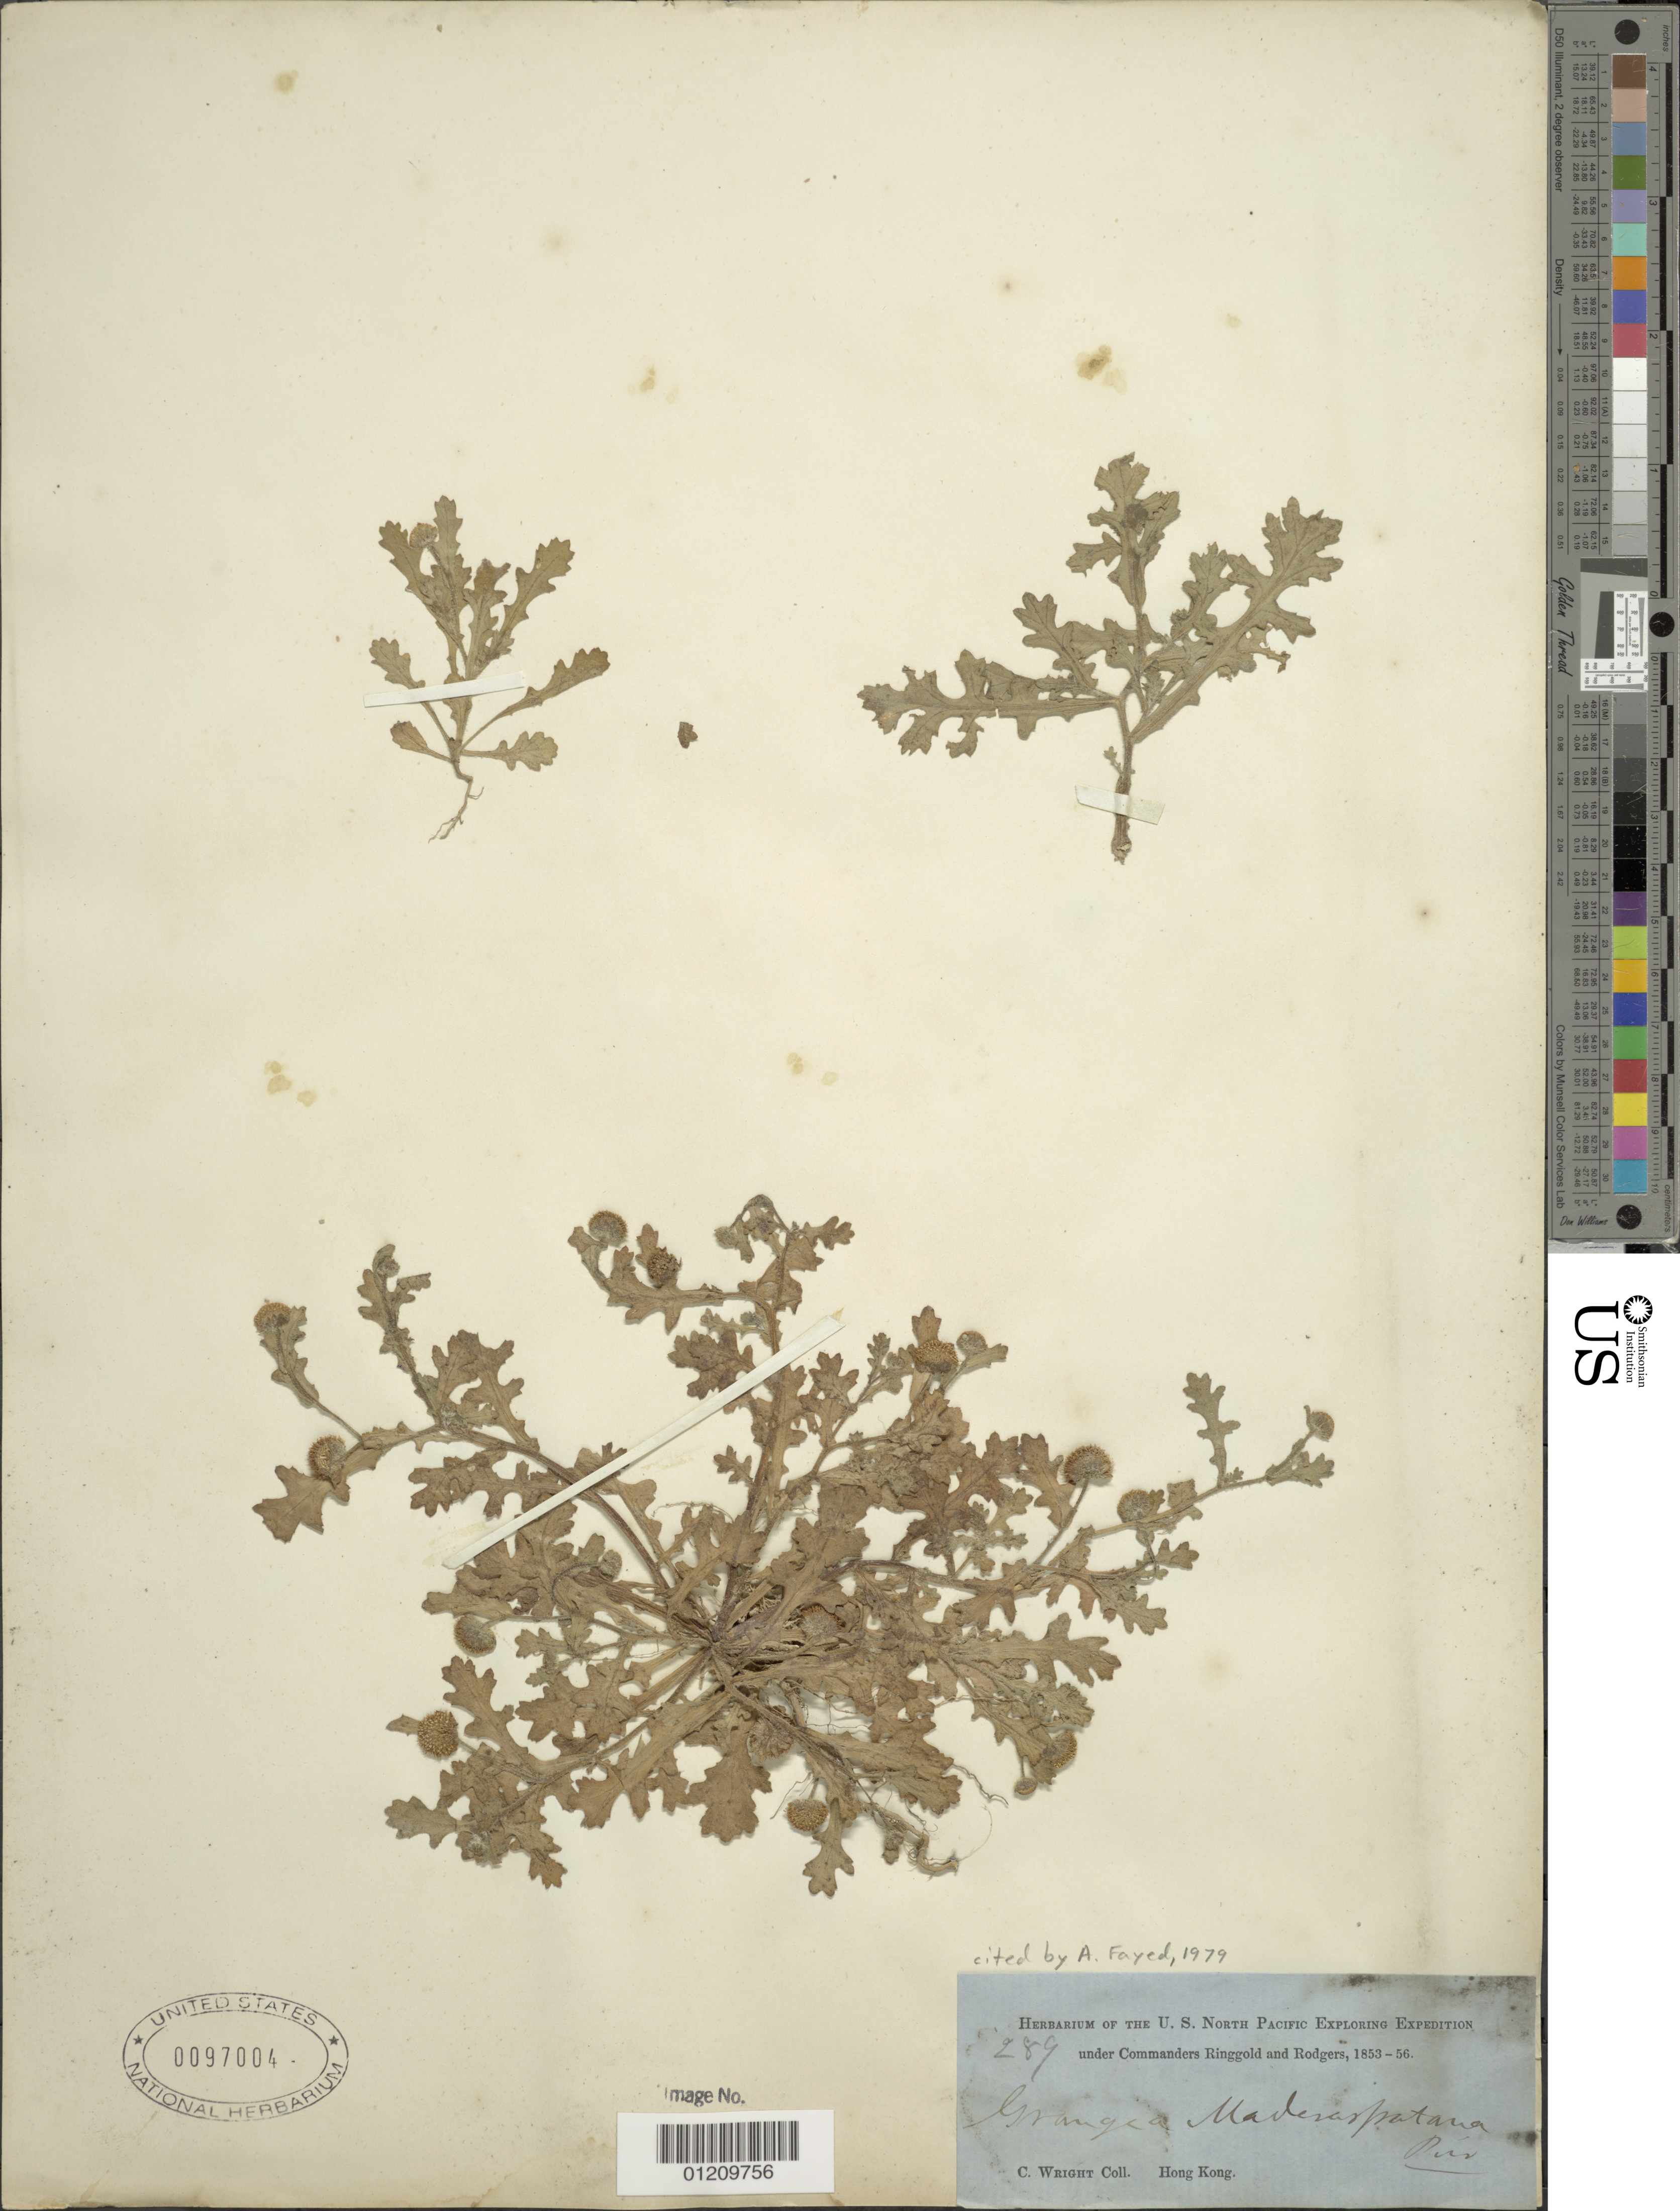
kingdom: Plantae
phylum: Tracheophyta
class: Magnoliopsida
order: Asterales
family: Asteraceae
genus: Grangea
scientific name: Grangea maderaspatana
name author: (L.) Poir.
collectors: C. Wright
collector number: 289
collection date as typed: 1853 to -- -- 1856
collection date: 1853/1856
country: China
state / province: Hong Kong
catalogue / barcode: US 97004